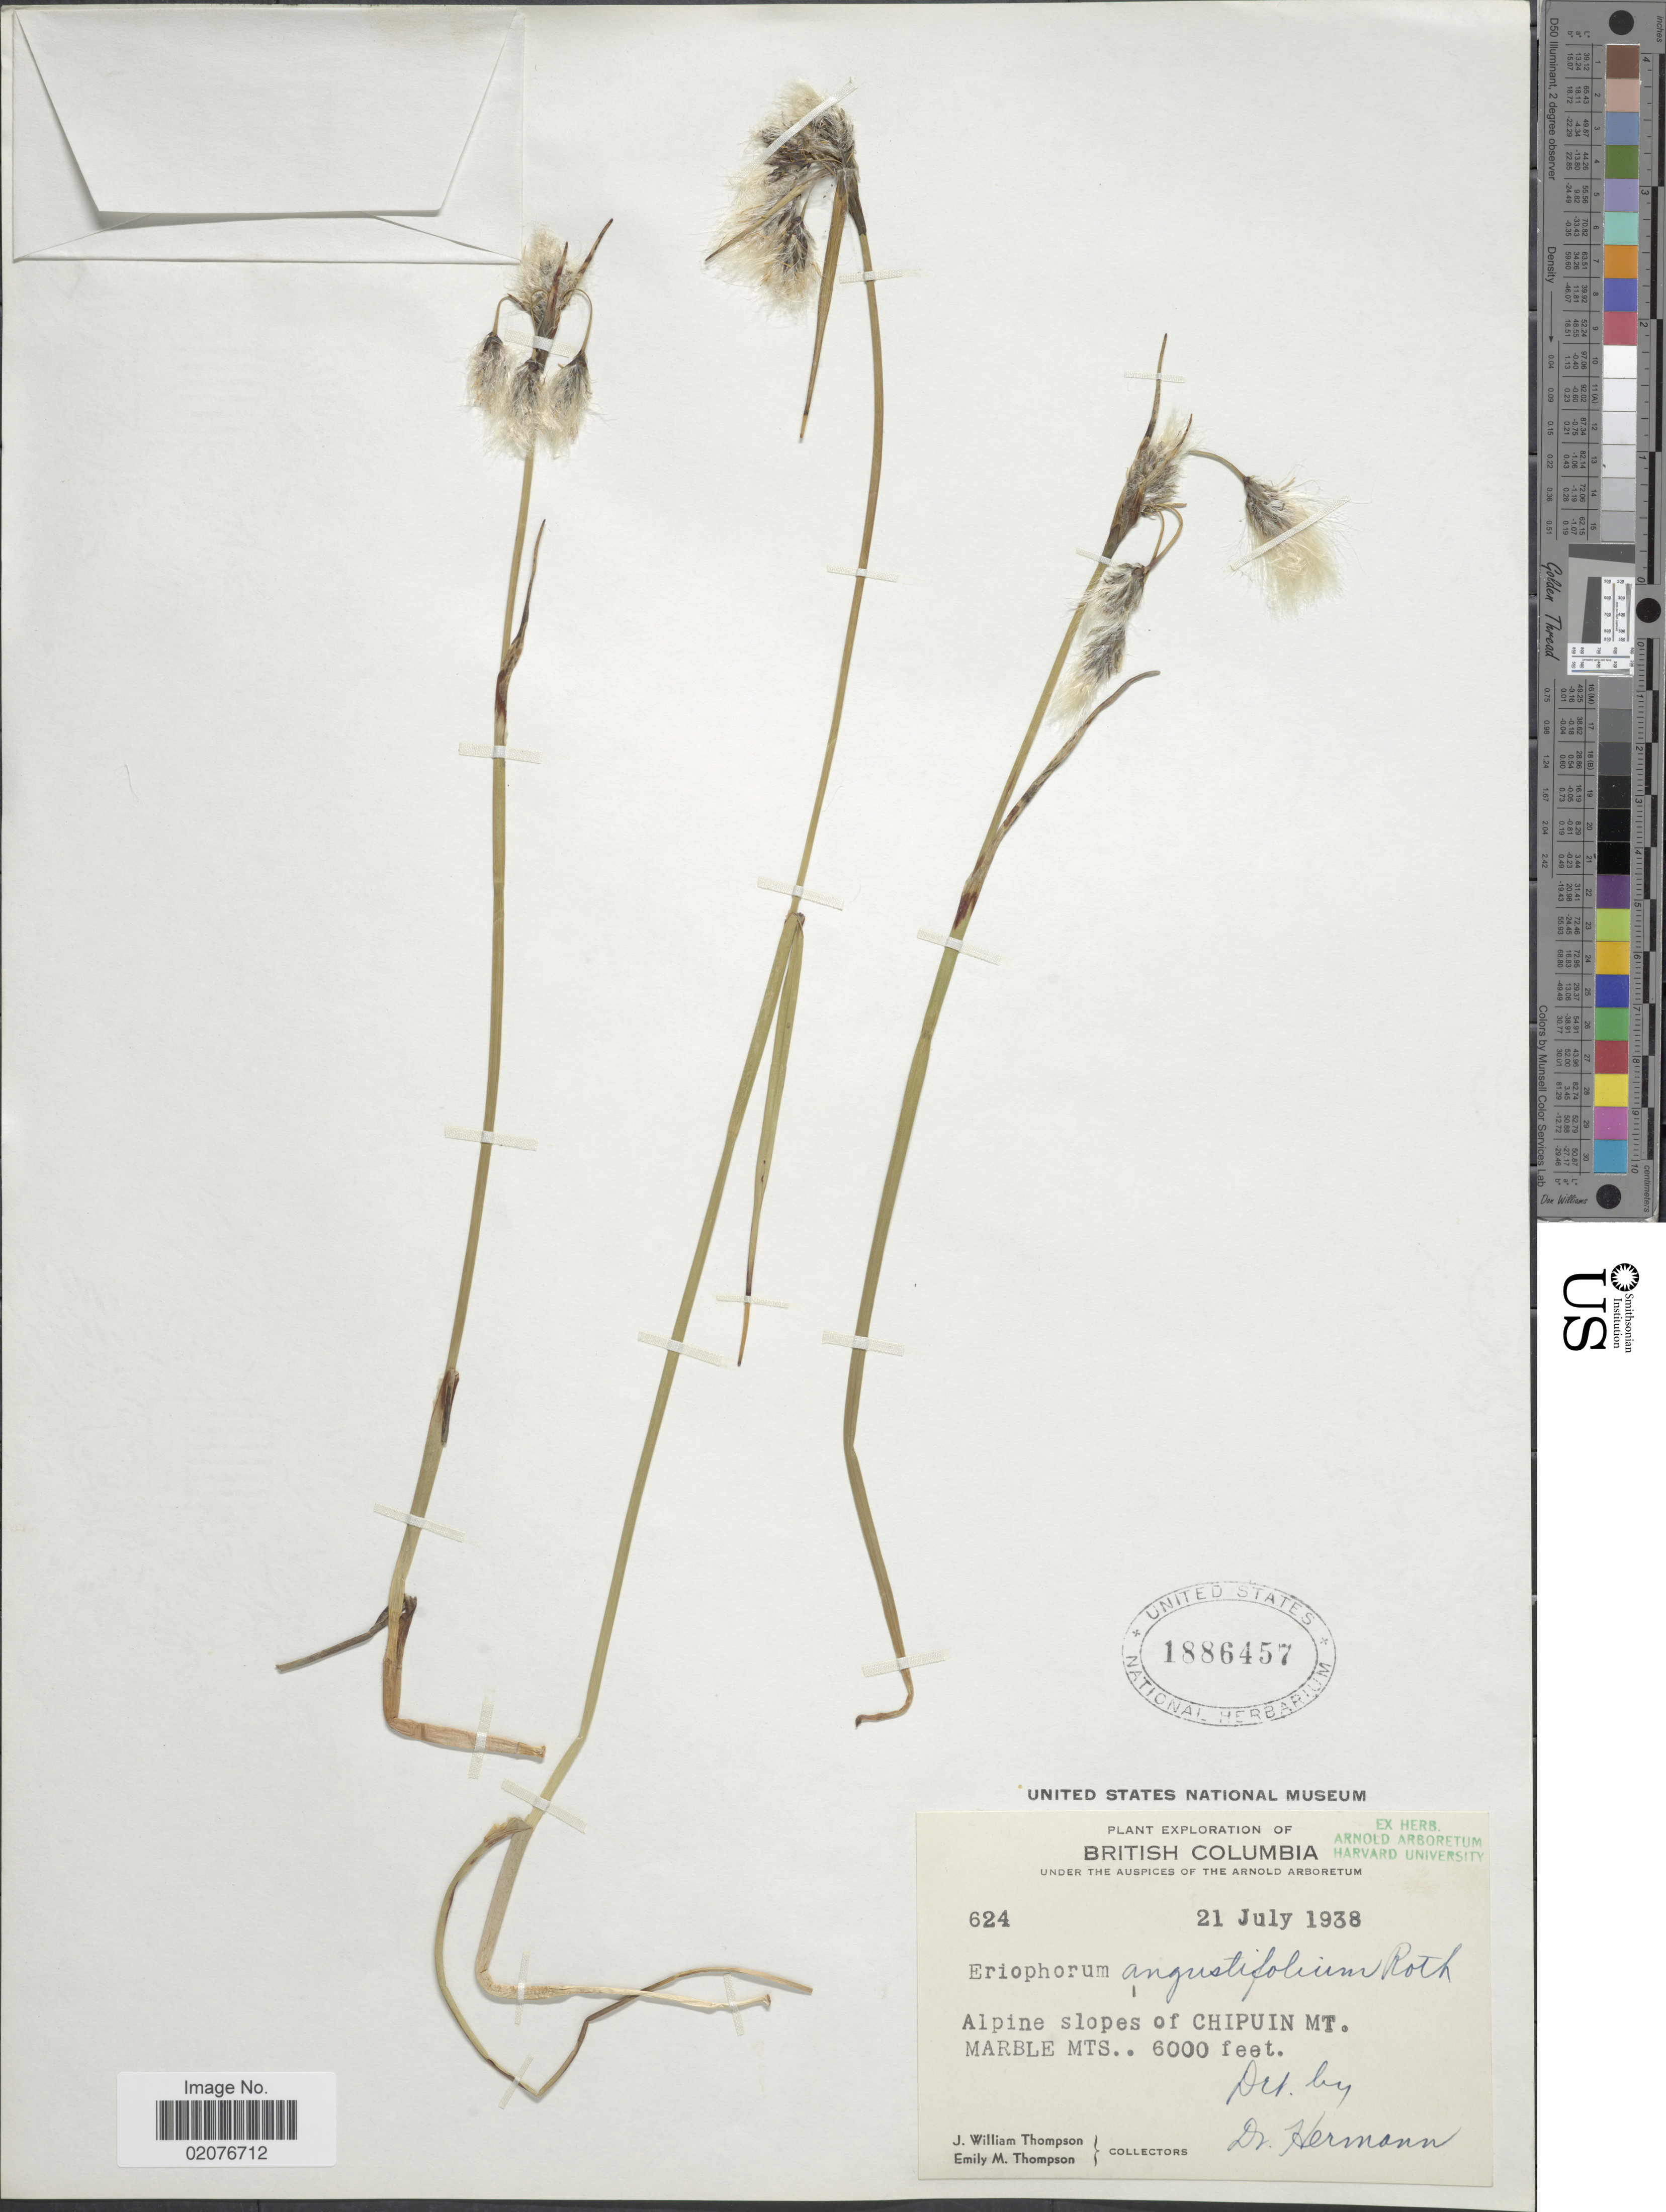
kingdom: Plantae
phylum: Tracheophyta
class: Liliopsida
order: Poales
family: Cyperaceae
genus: Eriophorum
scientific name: Eriophorum angustifolium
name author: Honck.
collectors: J. W. Thompson & E. M. Thompson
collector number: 624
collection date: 1938-07-21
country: Canada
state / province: British Columbia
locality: Alpine slopes of Chipuin Mt. Marble Mts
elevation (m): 1829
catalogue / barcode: US 1886457